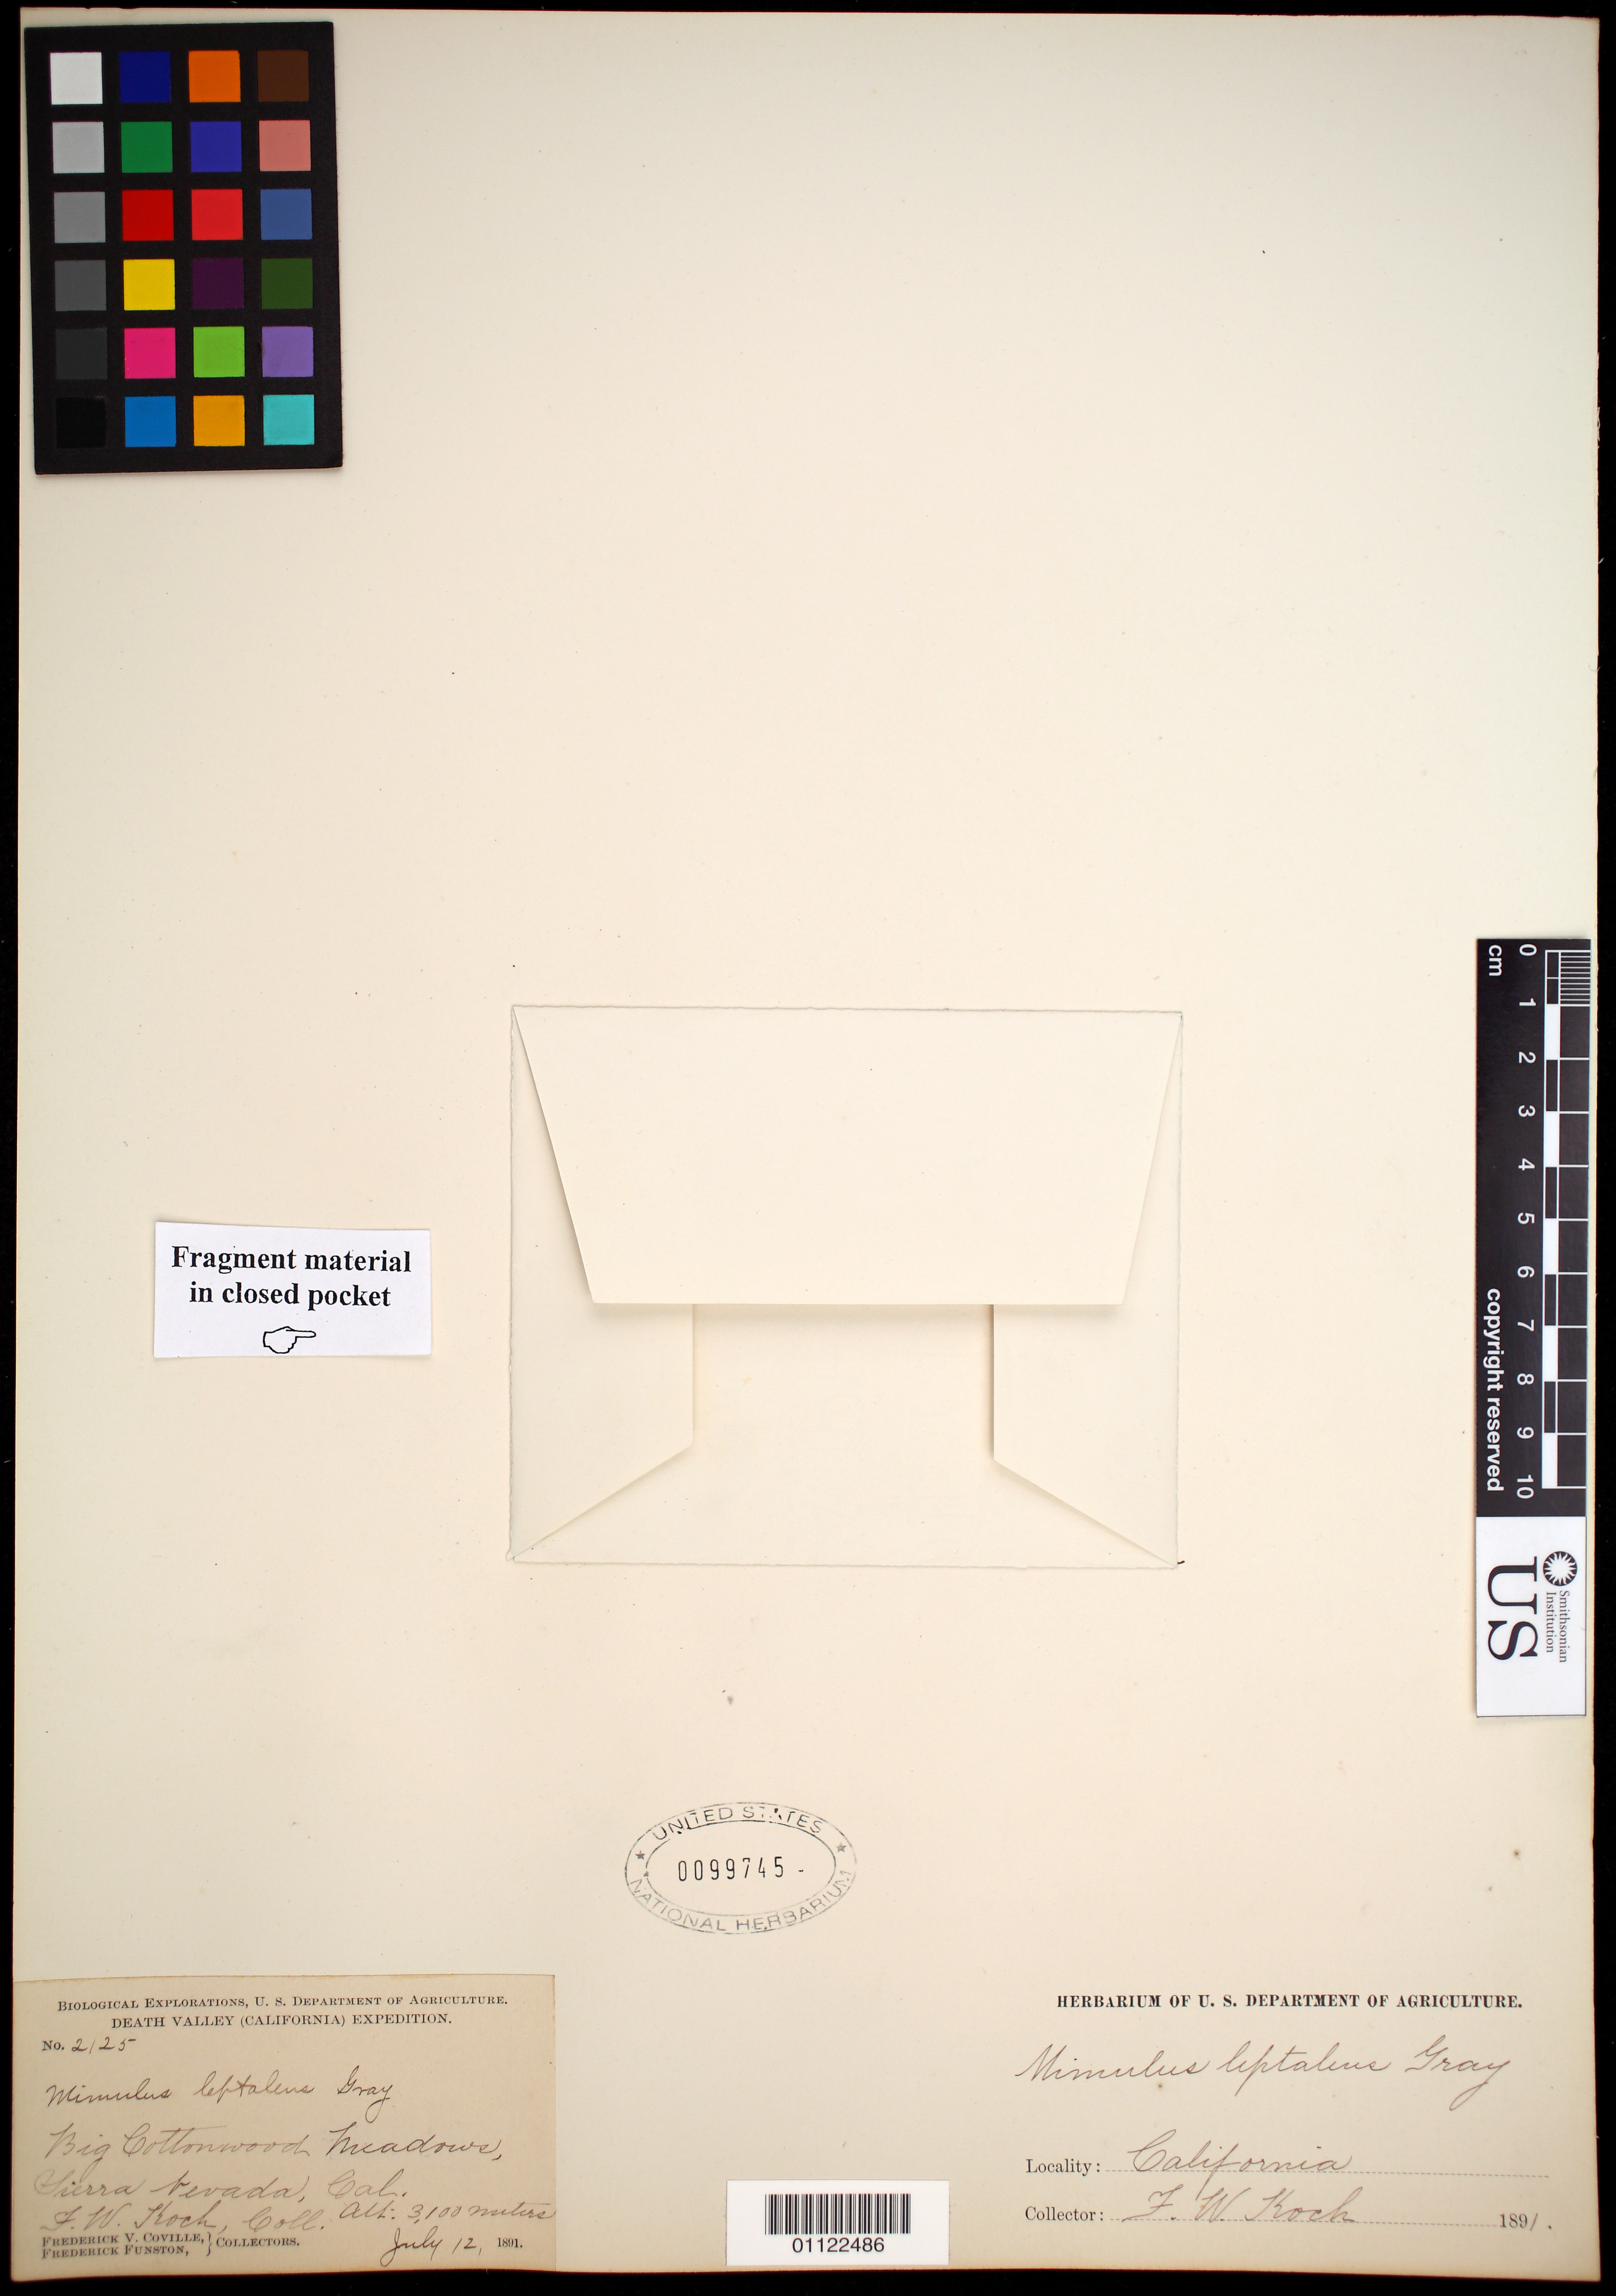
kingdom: Plantae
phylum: Tracheophyta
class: Magnoliopsida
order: Lamiales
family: Phrymaceae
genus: Mimulus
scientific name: Mimulus leptaleus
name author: A. Gray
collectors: F. W. Koch, F. V. Coville & F. Funston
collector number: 2125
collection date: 1891-07-12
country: United States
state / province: California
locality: Big Cottonwood Meadows, Sierra Nevada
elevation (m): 3100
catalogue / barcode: US 99745